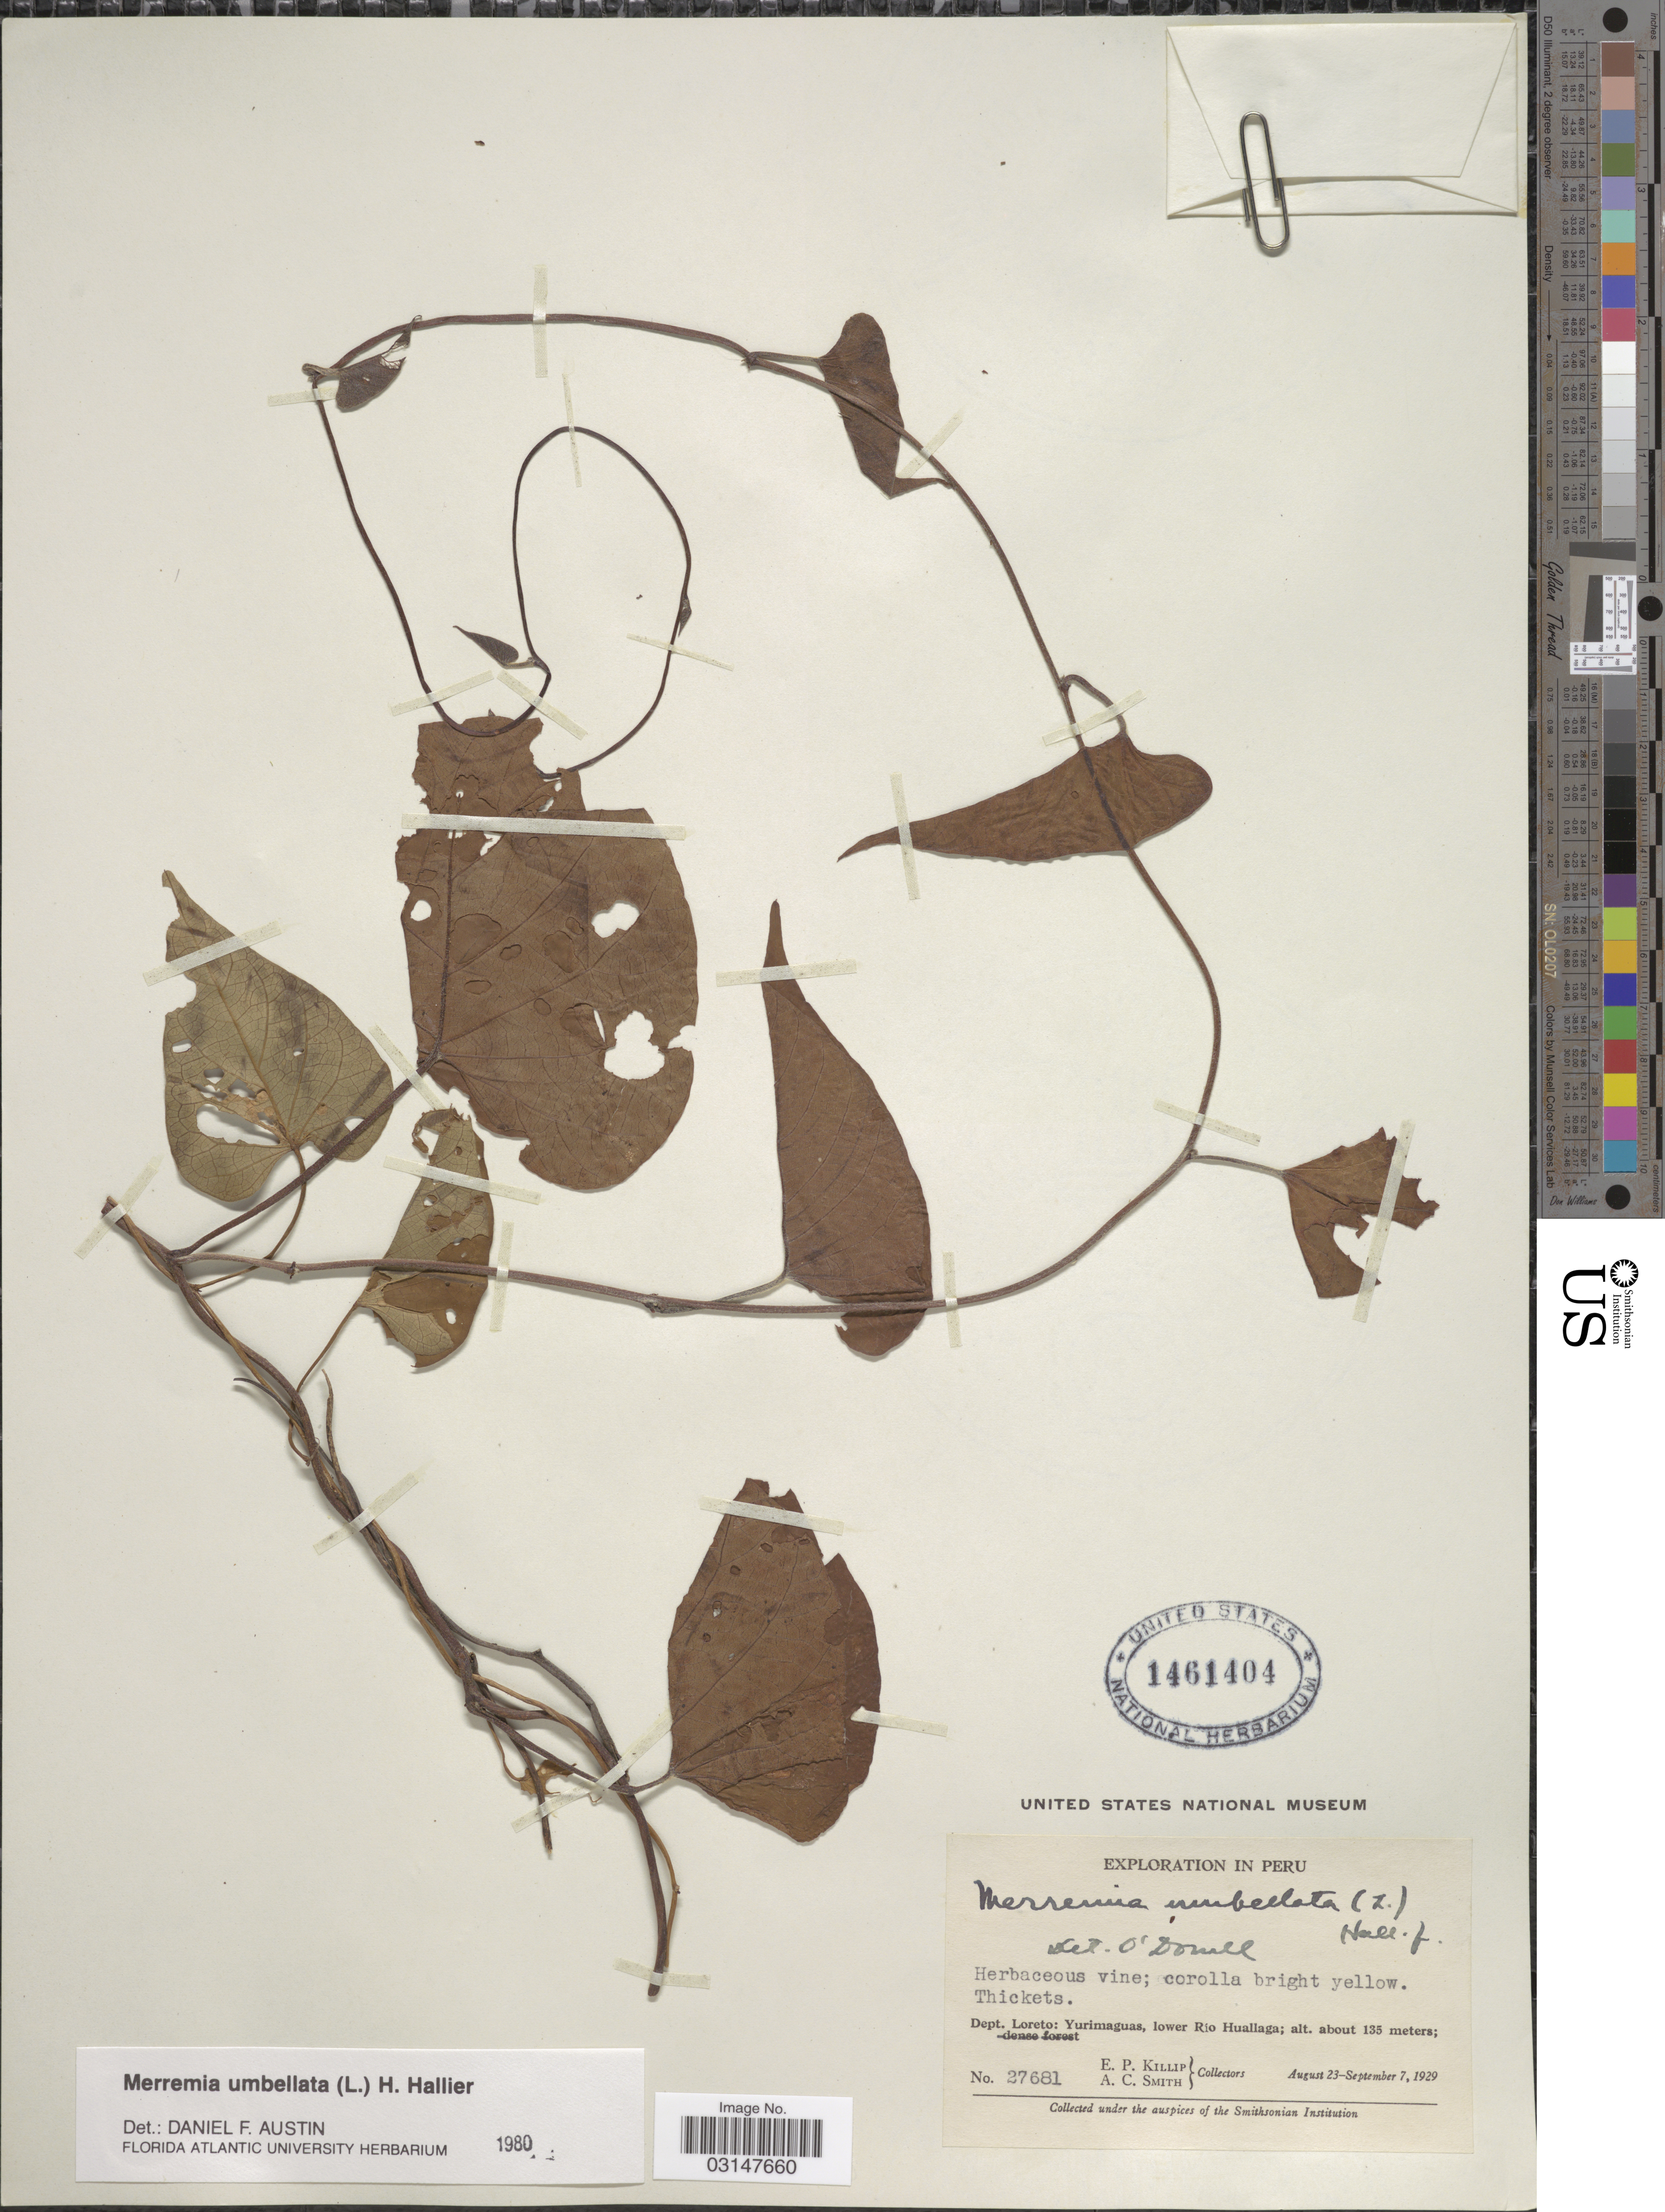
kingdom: Plantae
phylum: Tracheophyta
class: Magnoliopsida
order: Solanales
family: Convolvulaceae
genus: Camonea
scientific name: Camonea umbellata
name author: (L.) A. R. Simões & Staples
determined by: Strong, Mark T., (BOT), Smithsonian Institution - National Museum of Natural History (UNITED STATES)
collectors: E. P. Killip & A. C. Smith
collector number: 27681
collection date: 1929-08-23/1929-09-07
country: Peru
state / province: Loreto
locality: Dept. Loreto: Yurimaguas, lower Río Huallaga.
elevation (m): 135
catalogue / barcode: US 1461404